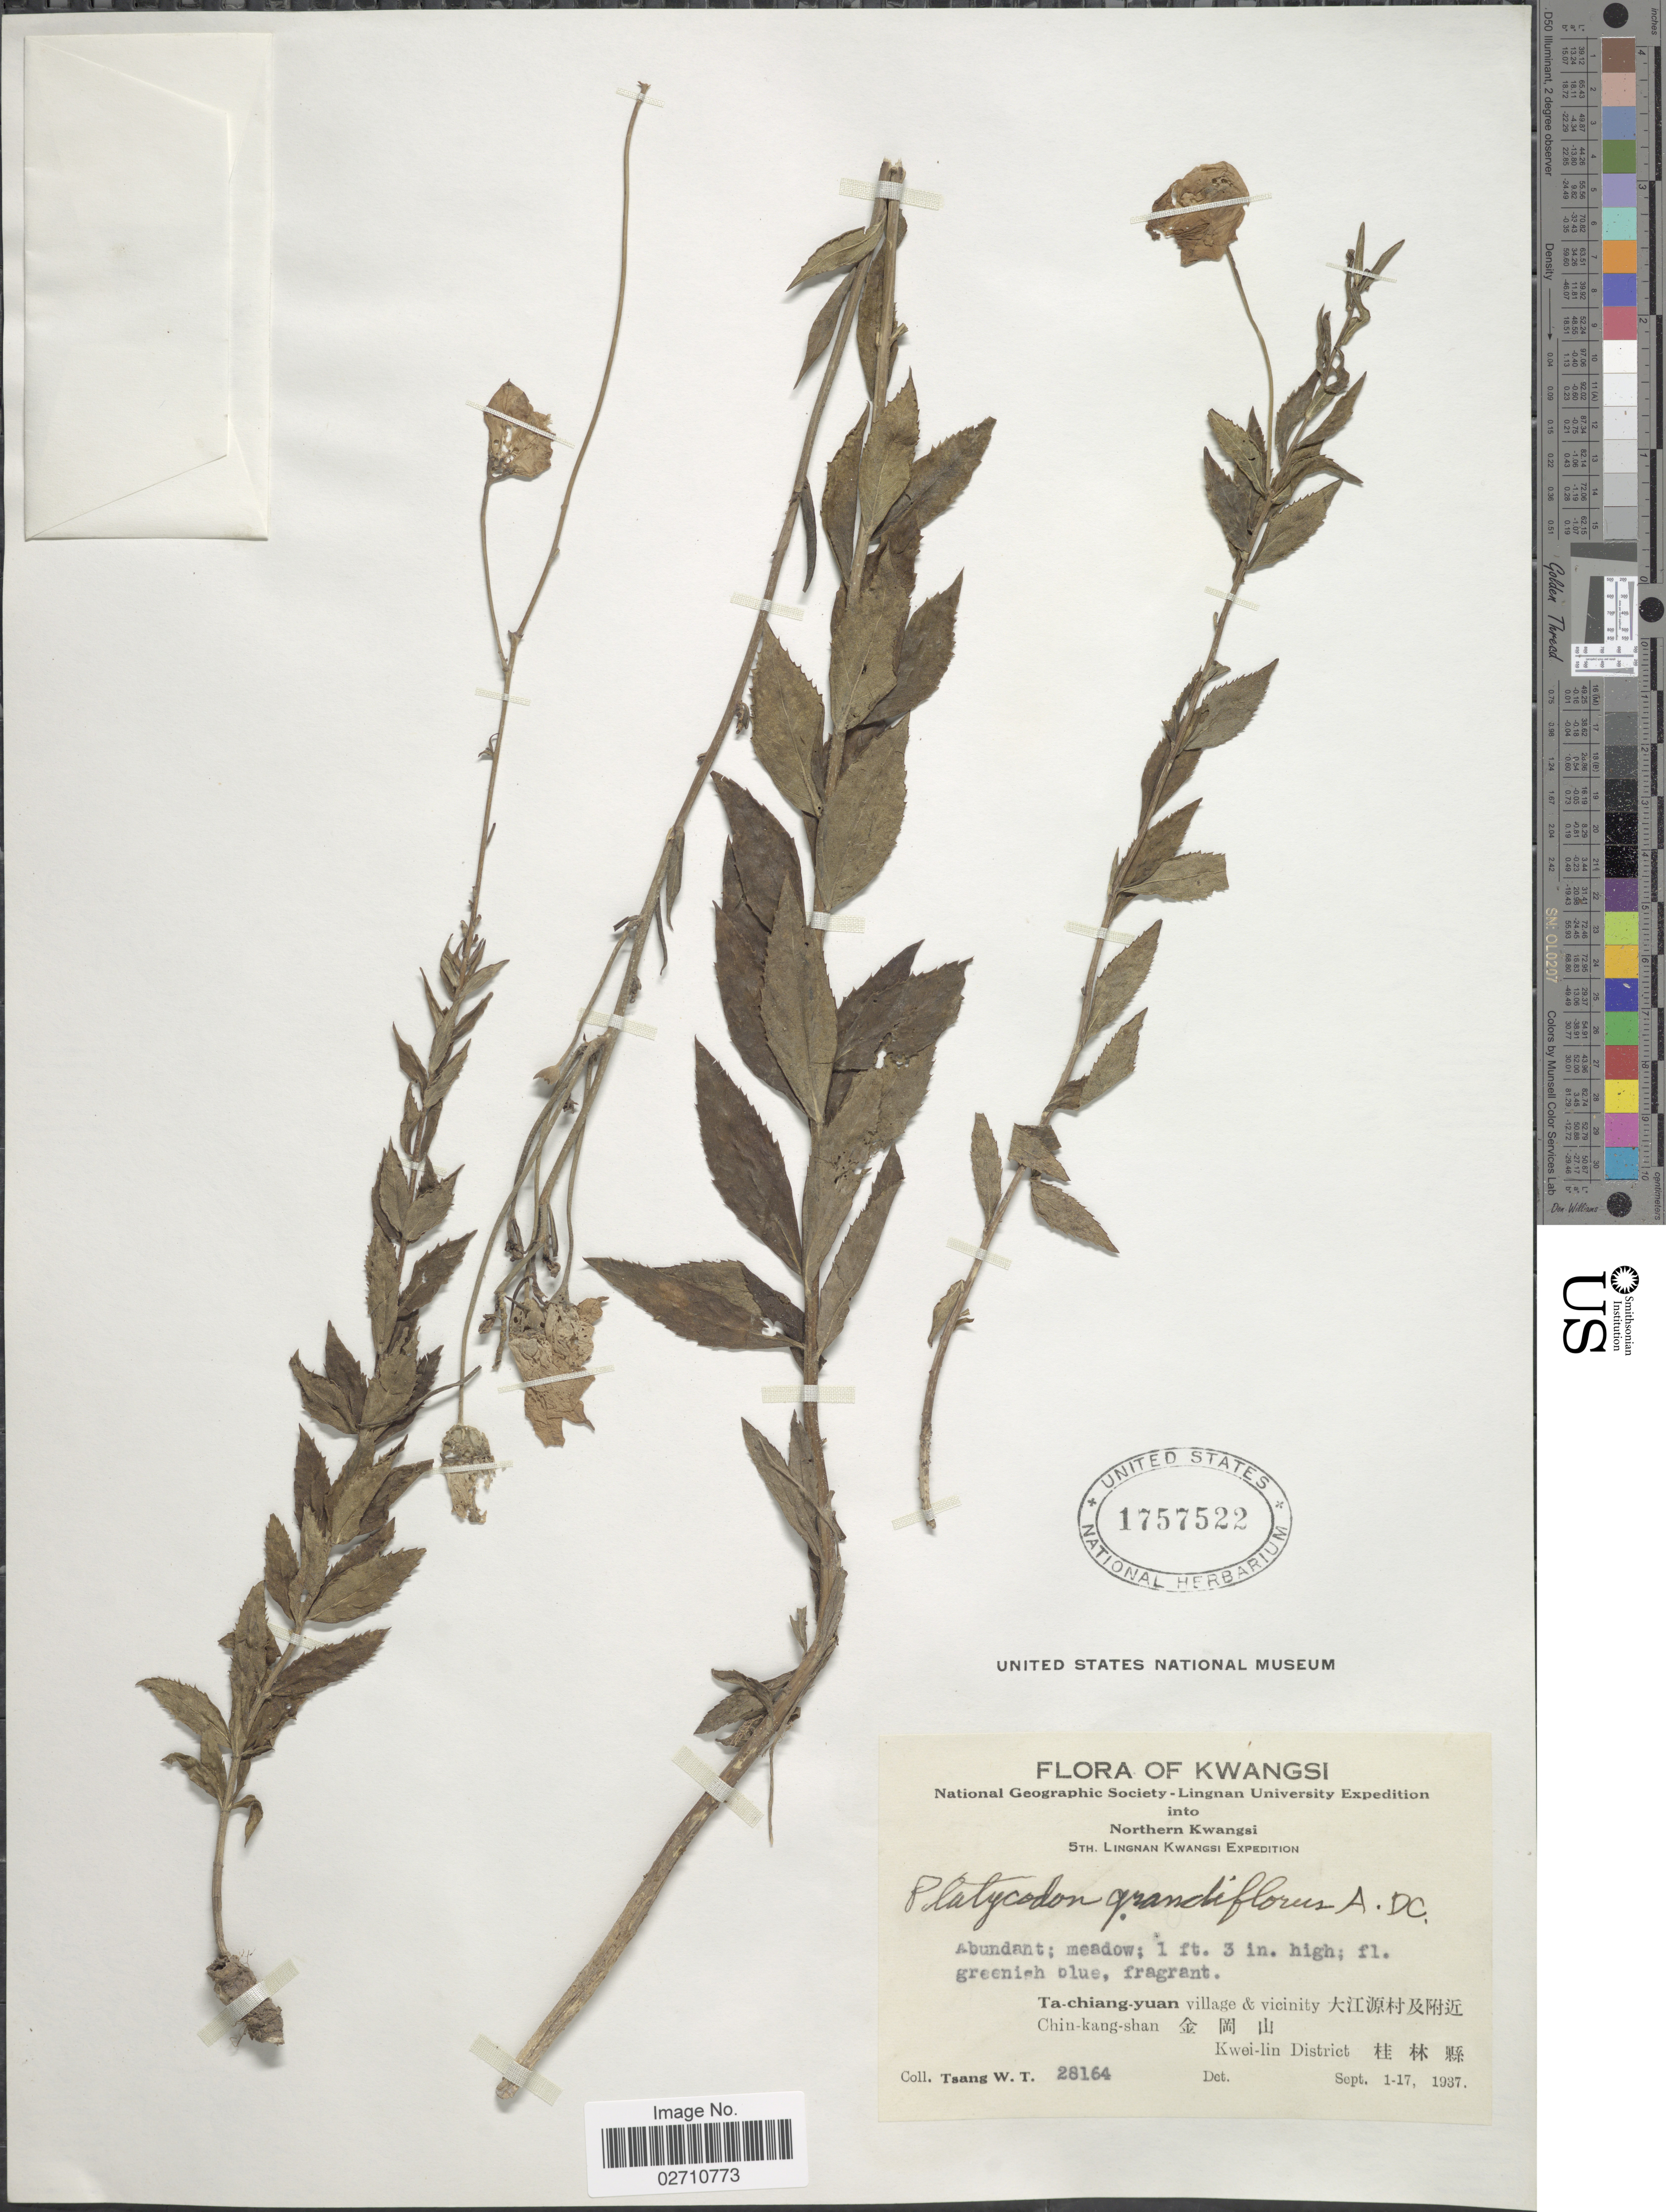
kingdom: Plantae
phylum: Tracheophyta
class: Magnoliopsida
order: Asterales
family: Campanulaceae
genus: Platycodon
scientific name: Platycodon grandiflorus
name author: (Jacq.) A. DC.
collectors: W. T. Tsang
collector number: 28164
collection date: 1937-09-01/1937-09-17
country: China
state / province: Guangxi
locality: Northern Kwangsi. Ta-chiang-yuan village & vicinity. Chin-kang-shan. Kwei-lin District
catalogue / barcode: US 1757522